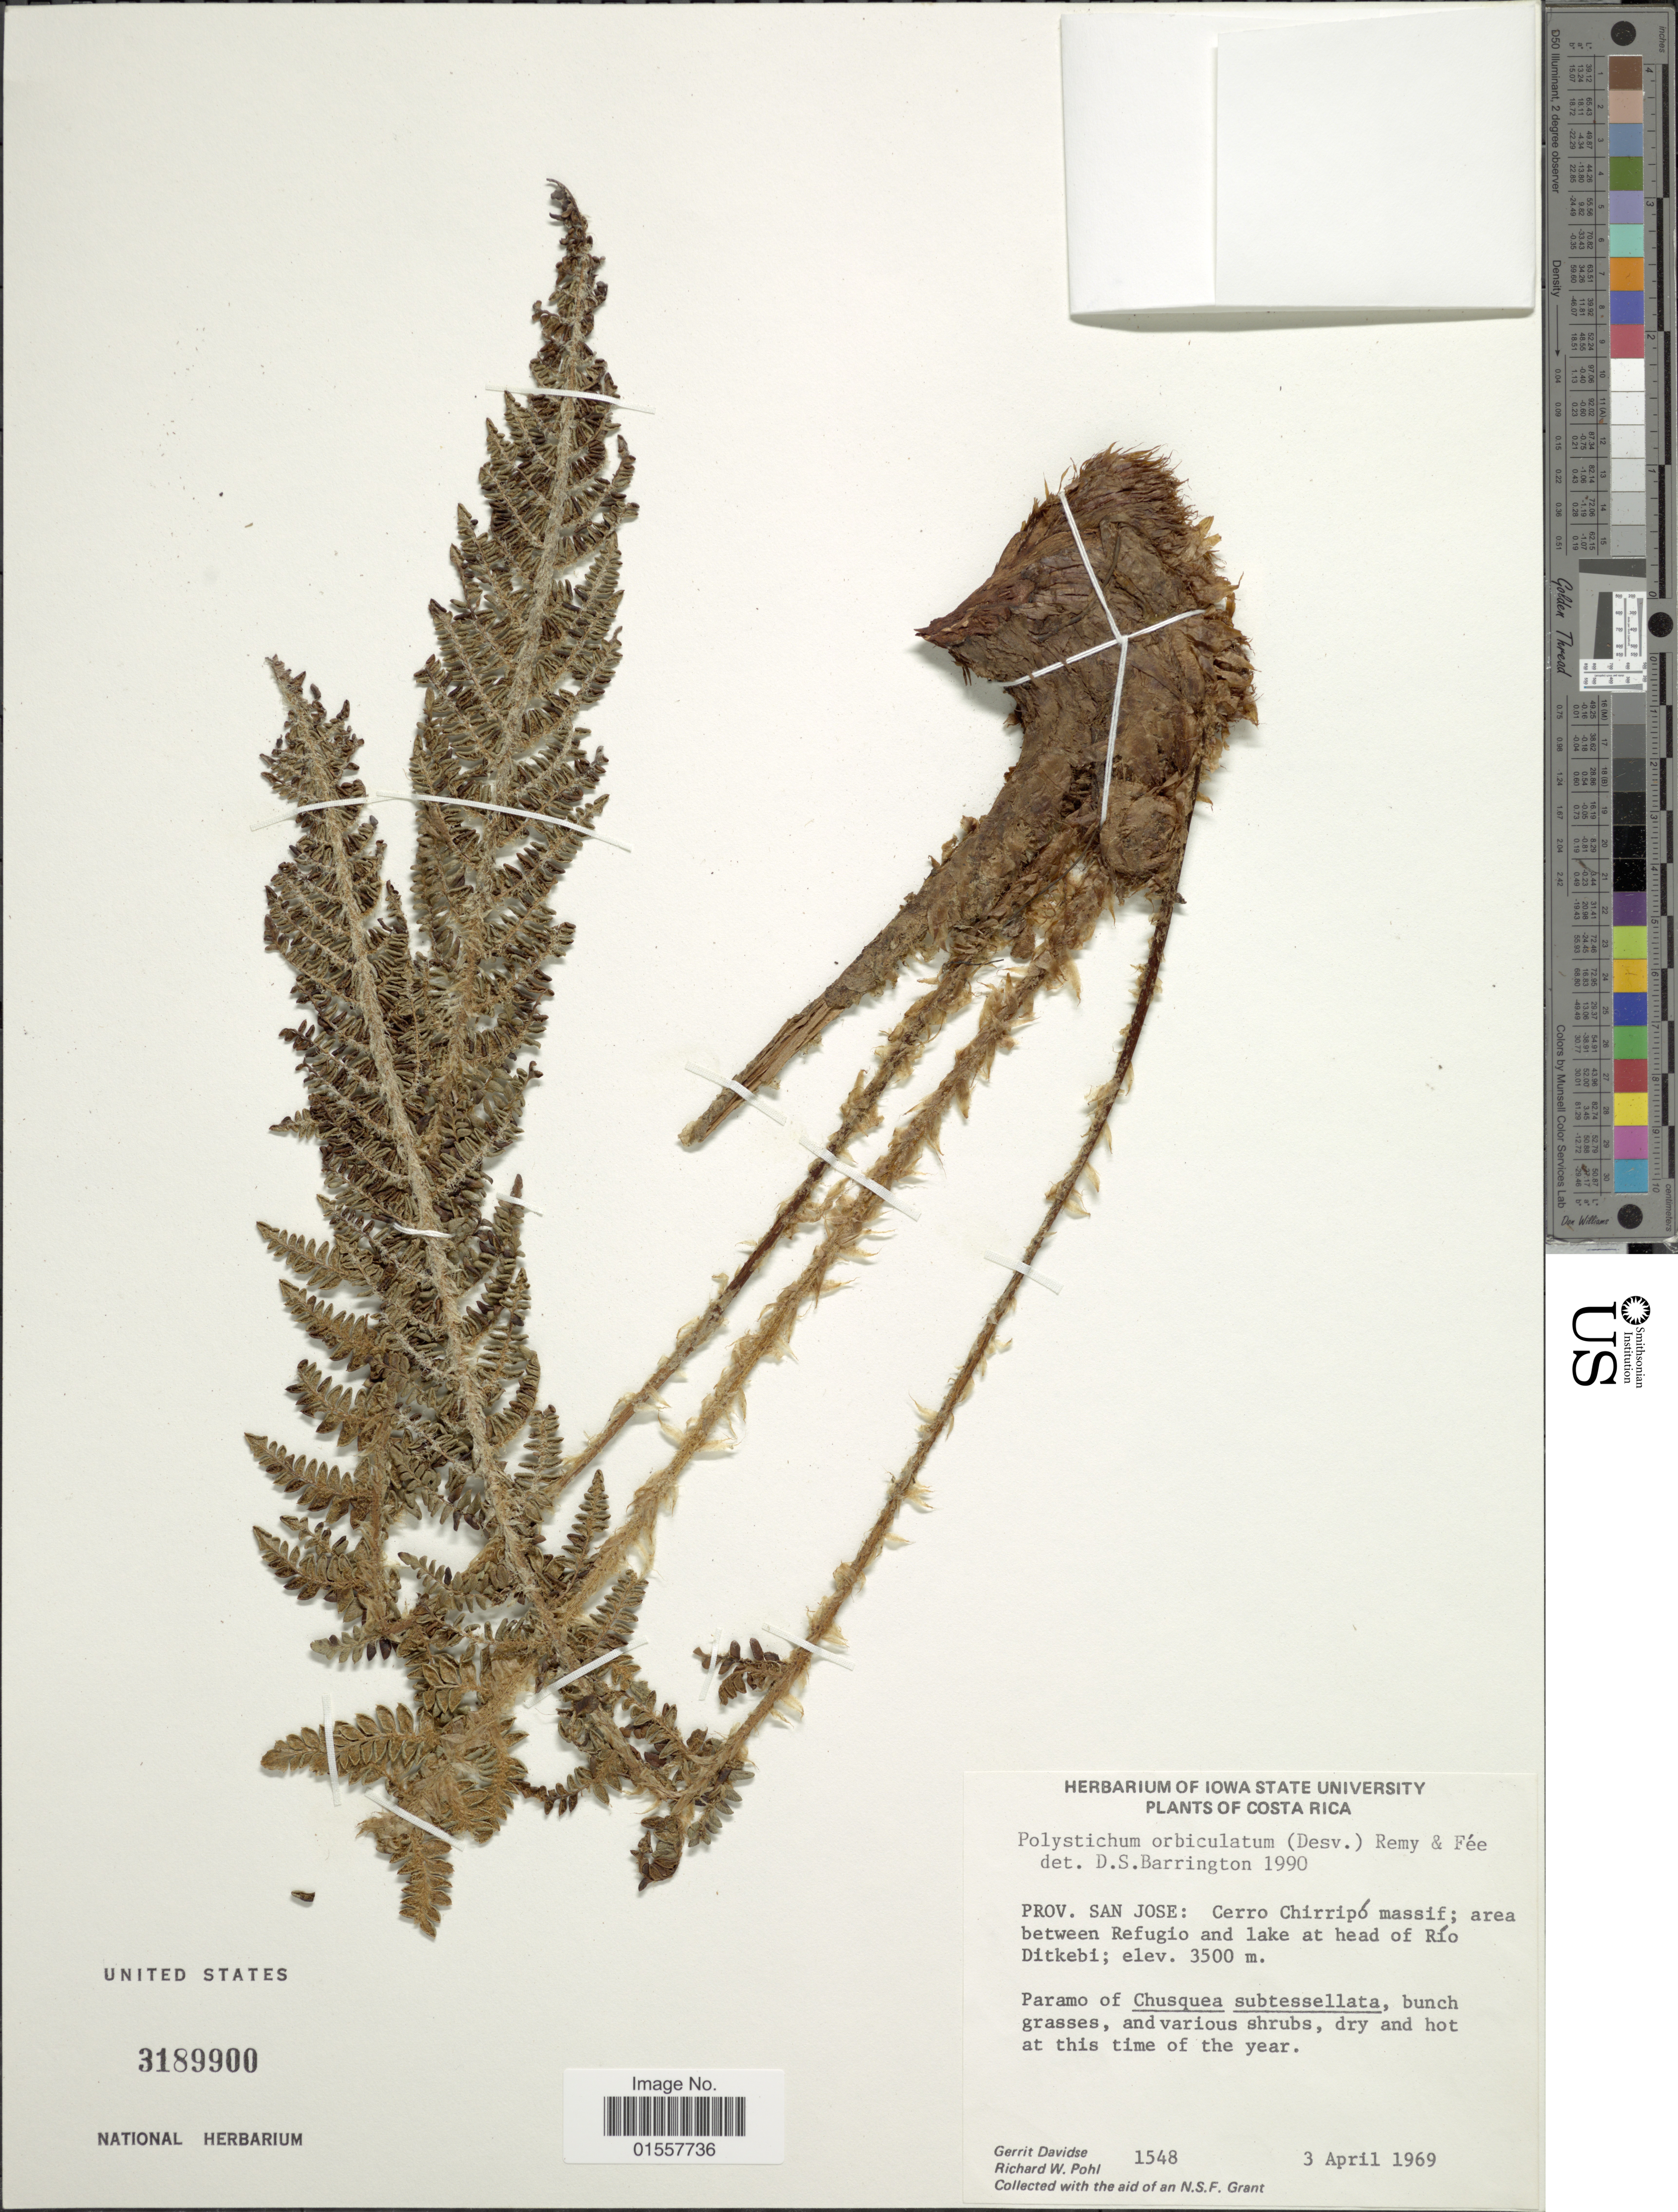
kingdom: Plantae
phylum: Tracheophyta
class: Polypodiopsida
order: Polypodiales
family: Dryopteridaceae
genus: Polystichum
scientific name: Polystichum orbiculatum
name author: (Desv.) J. Rémy & Fée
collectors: G. Davidse & R. W. Pohl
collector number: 1548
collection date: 1969-04-03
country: Costa Rica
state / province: San José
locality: Prov. San Jose: Cerro Chirripo massif, area between Refugio and lake at head of Rio Ditkebi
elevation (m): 3500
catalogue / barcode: US 3189900